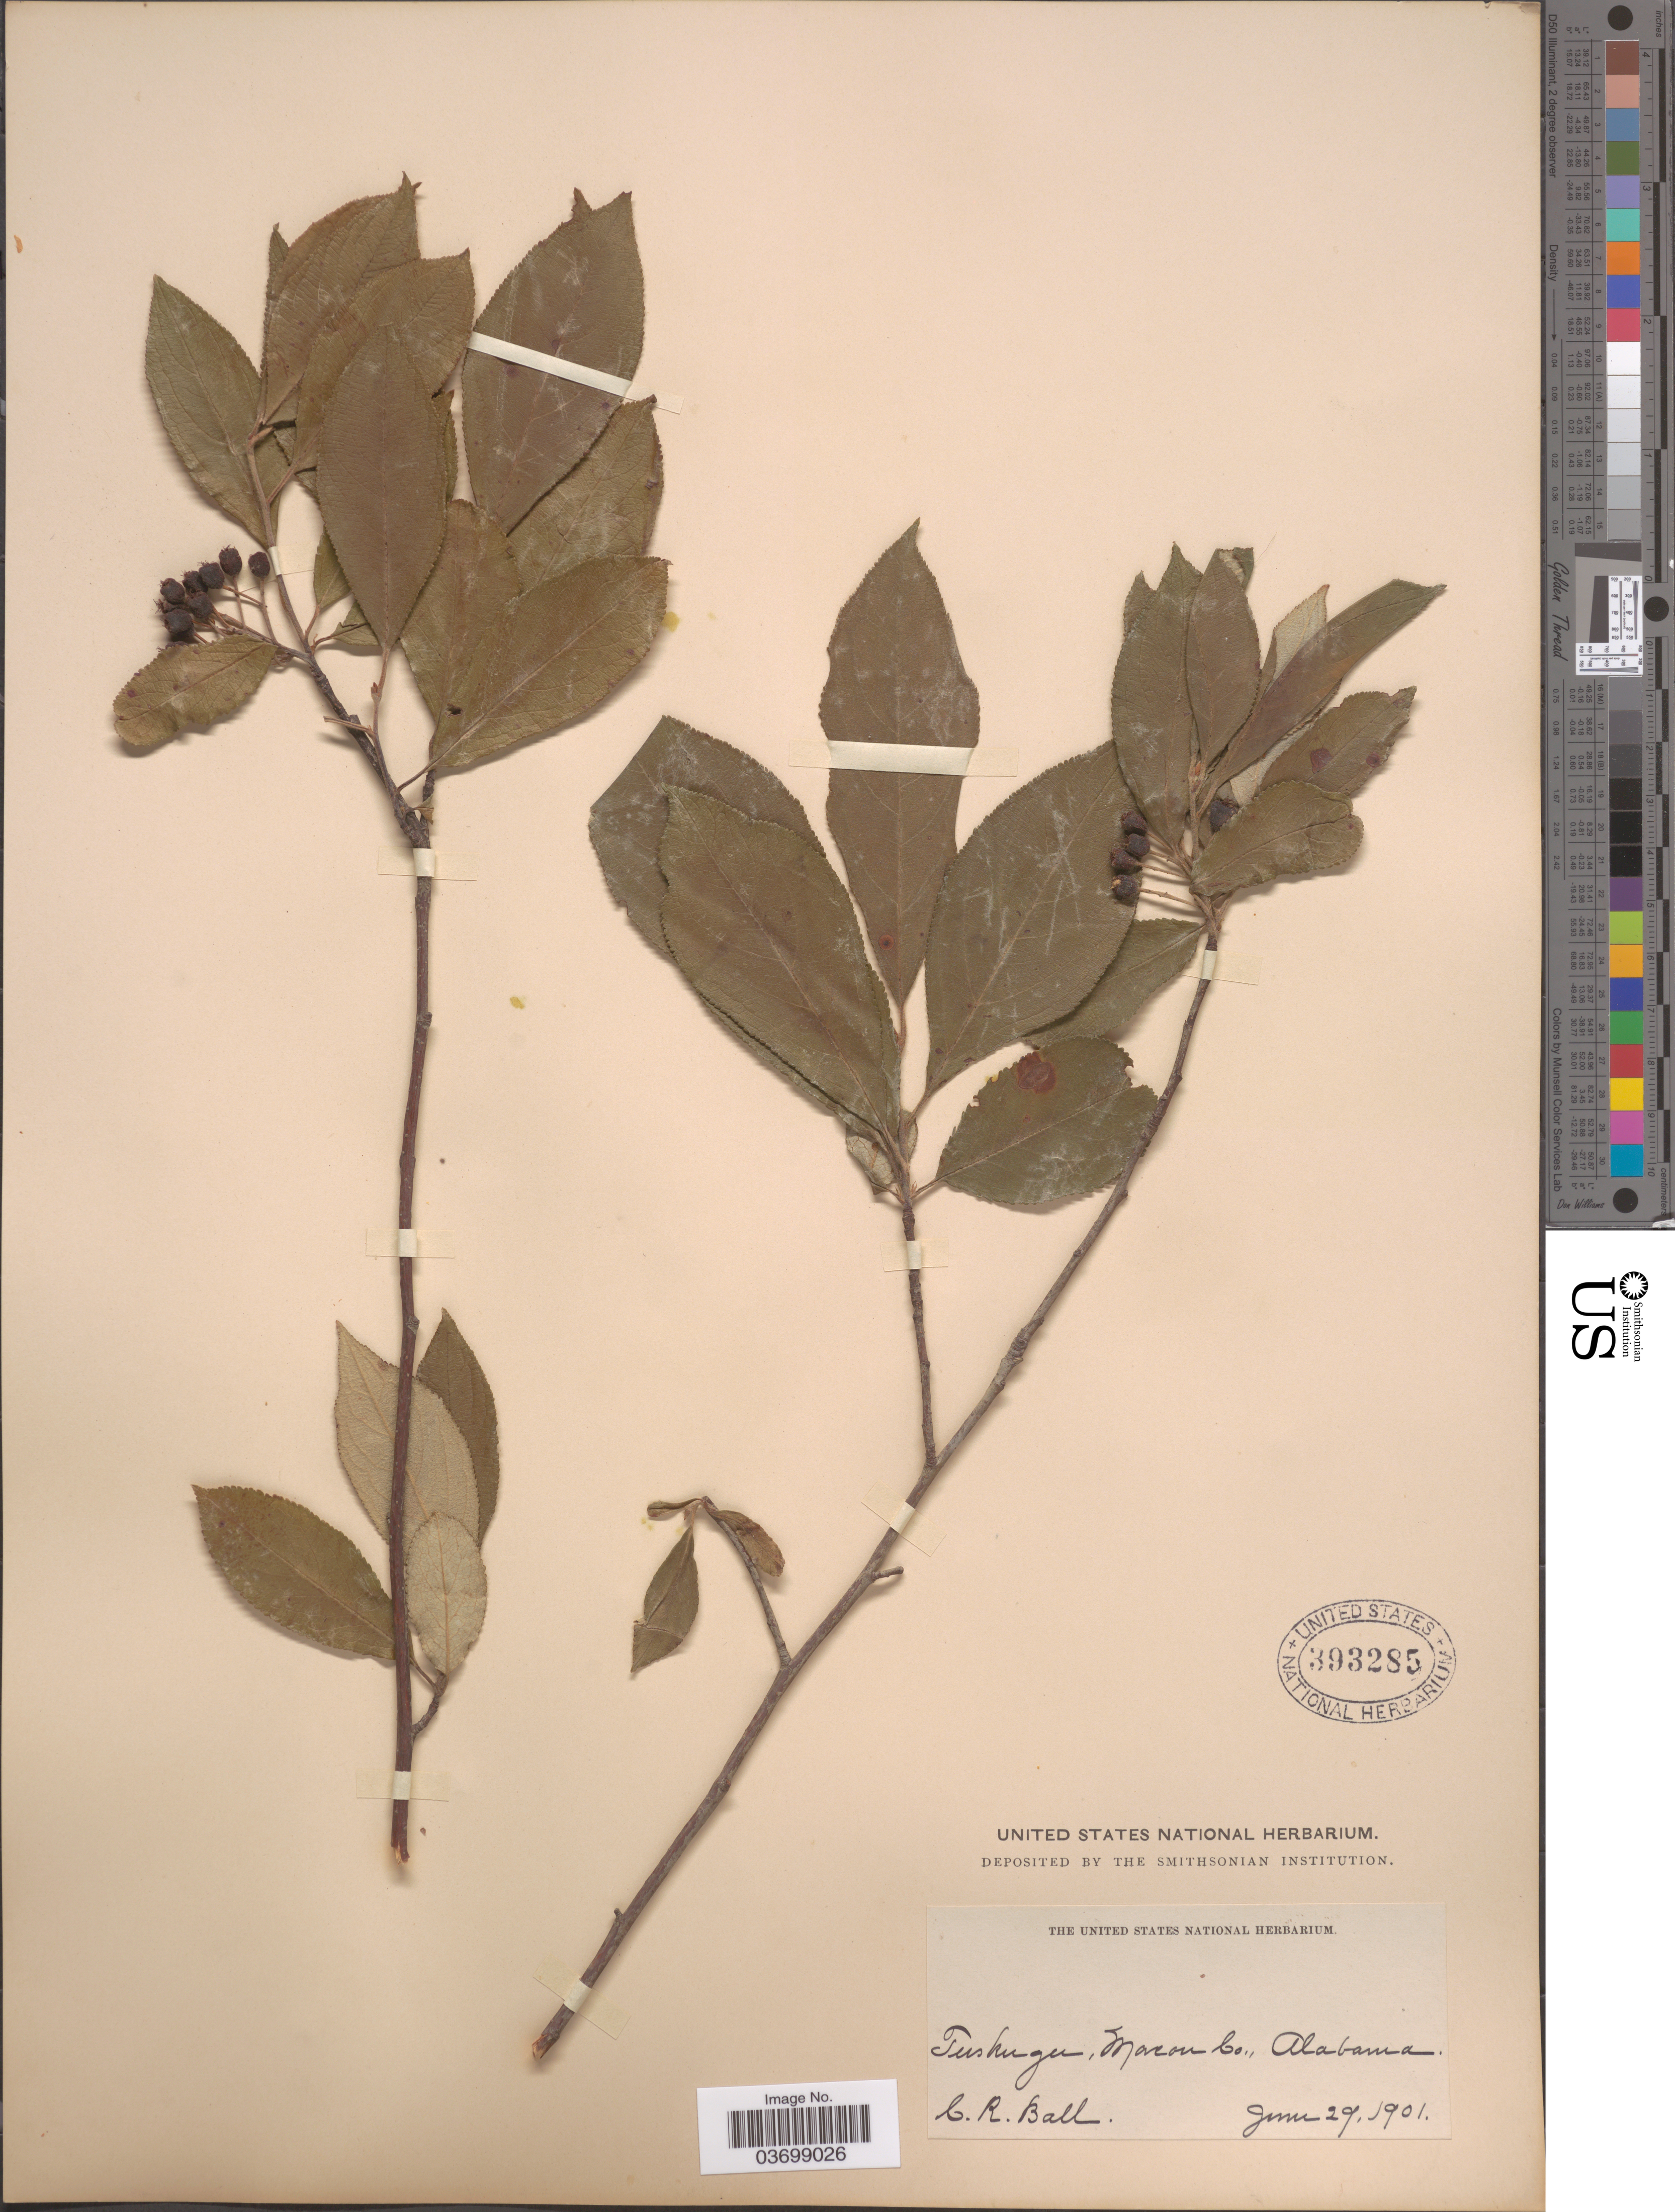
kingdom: Plantae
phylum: Tracheophyta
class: Magnoliopsida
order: Rosales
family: Rosaceae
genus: Aronia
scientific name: Aronia sp.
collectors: C. R. Ball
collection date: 1901-06-29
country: United States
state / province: Alabama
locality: Tuskgee, Macon Co.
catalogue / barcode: US 393285